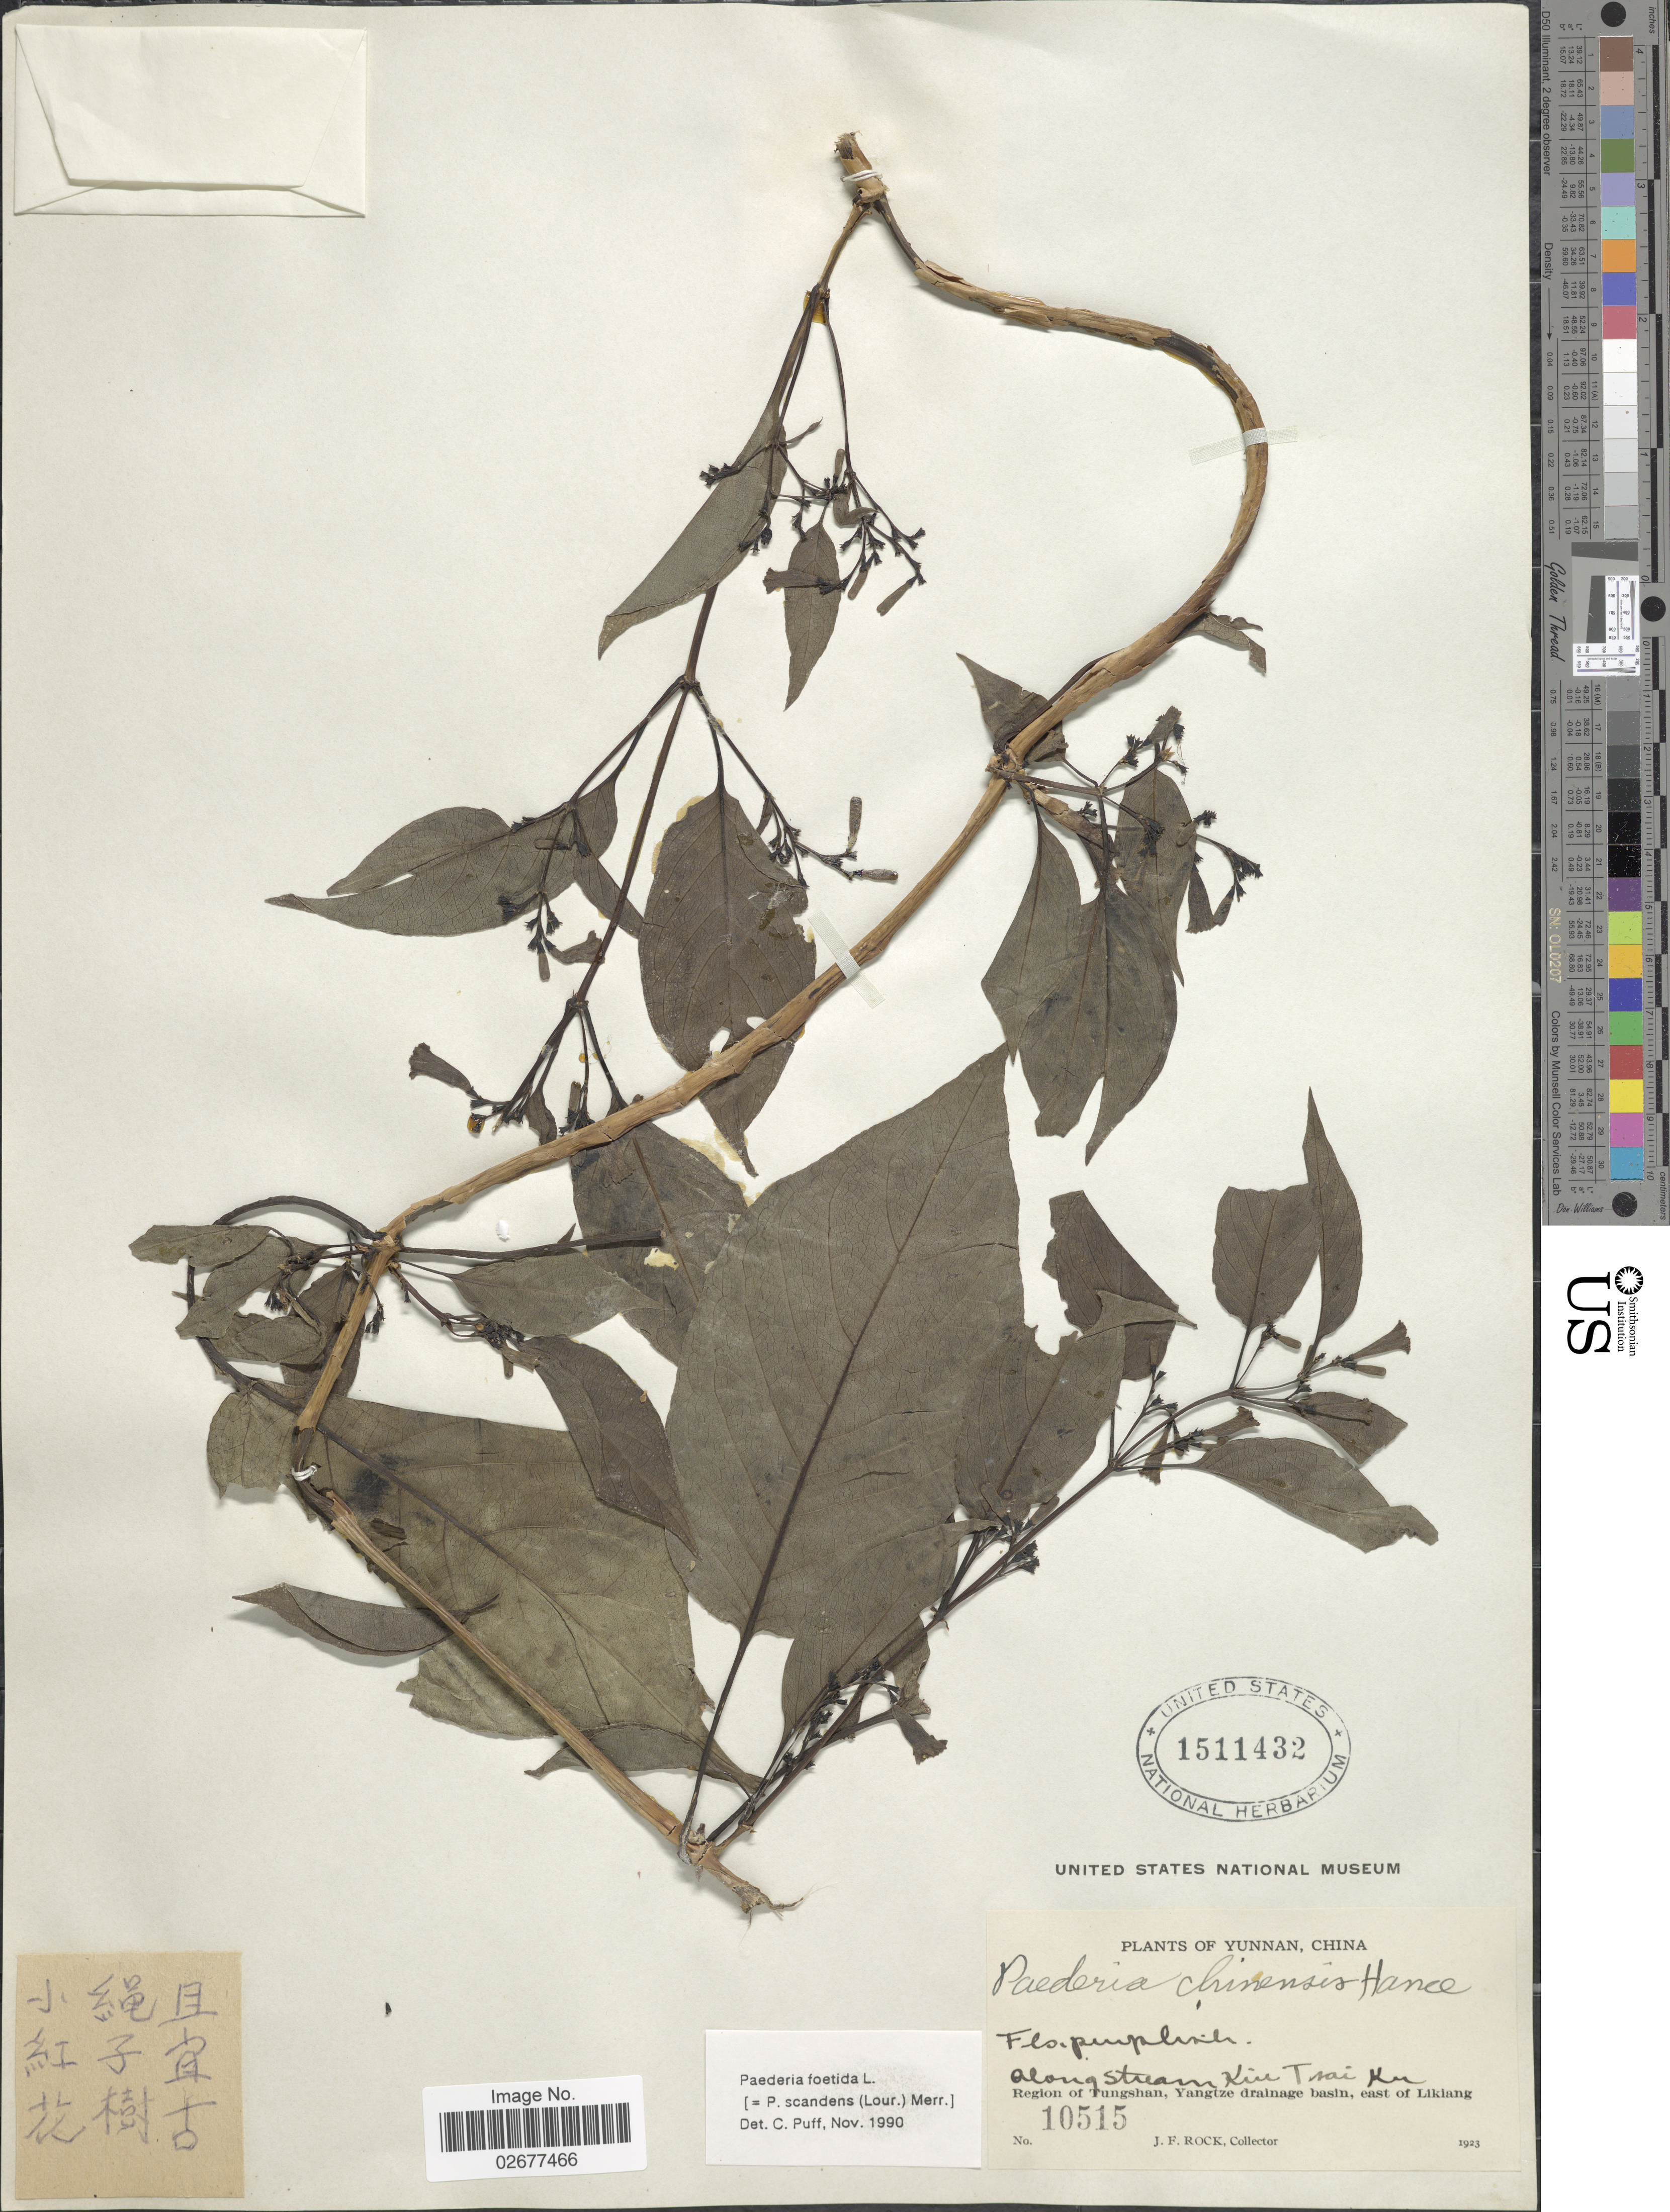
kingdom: Plantae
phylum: Tracheophyta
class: Magnoliopsida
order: Gentianales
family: Rubiaceae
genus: Paederia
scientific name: Paederia foetida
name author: L.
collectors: J. Rock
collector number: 10515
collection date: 1923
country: China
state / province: Yunnan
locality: Along stream Kiu Tsai Ku. Region of Tungshan, Yangtze drainage basin, east of Likiang.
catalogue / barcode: US 1511432